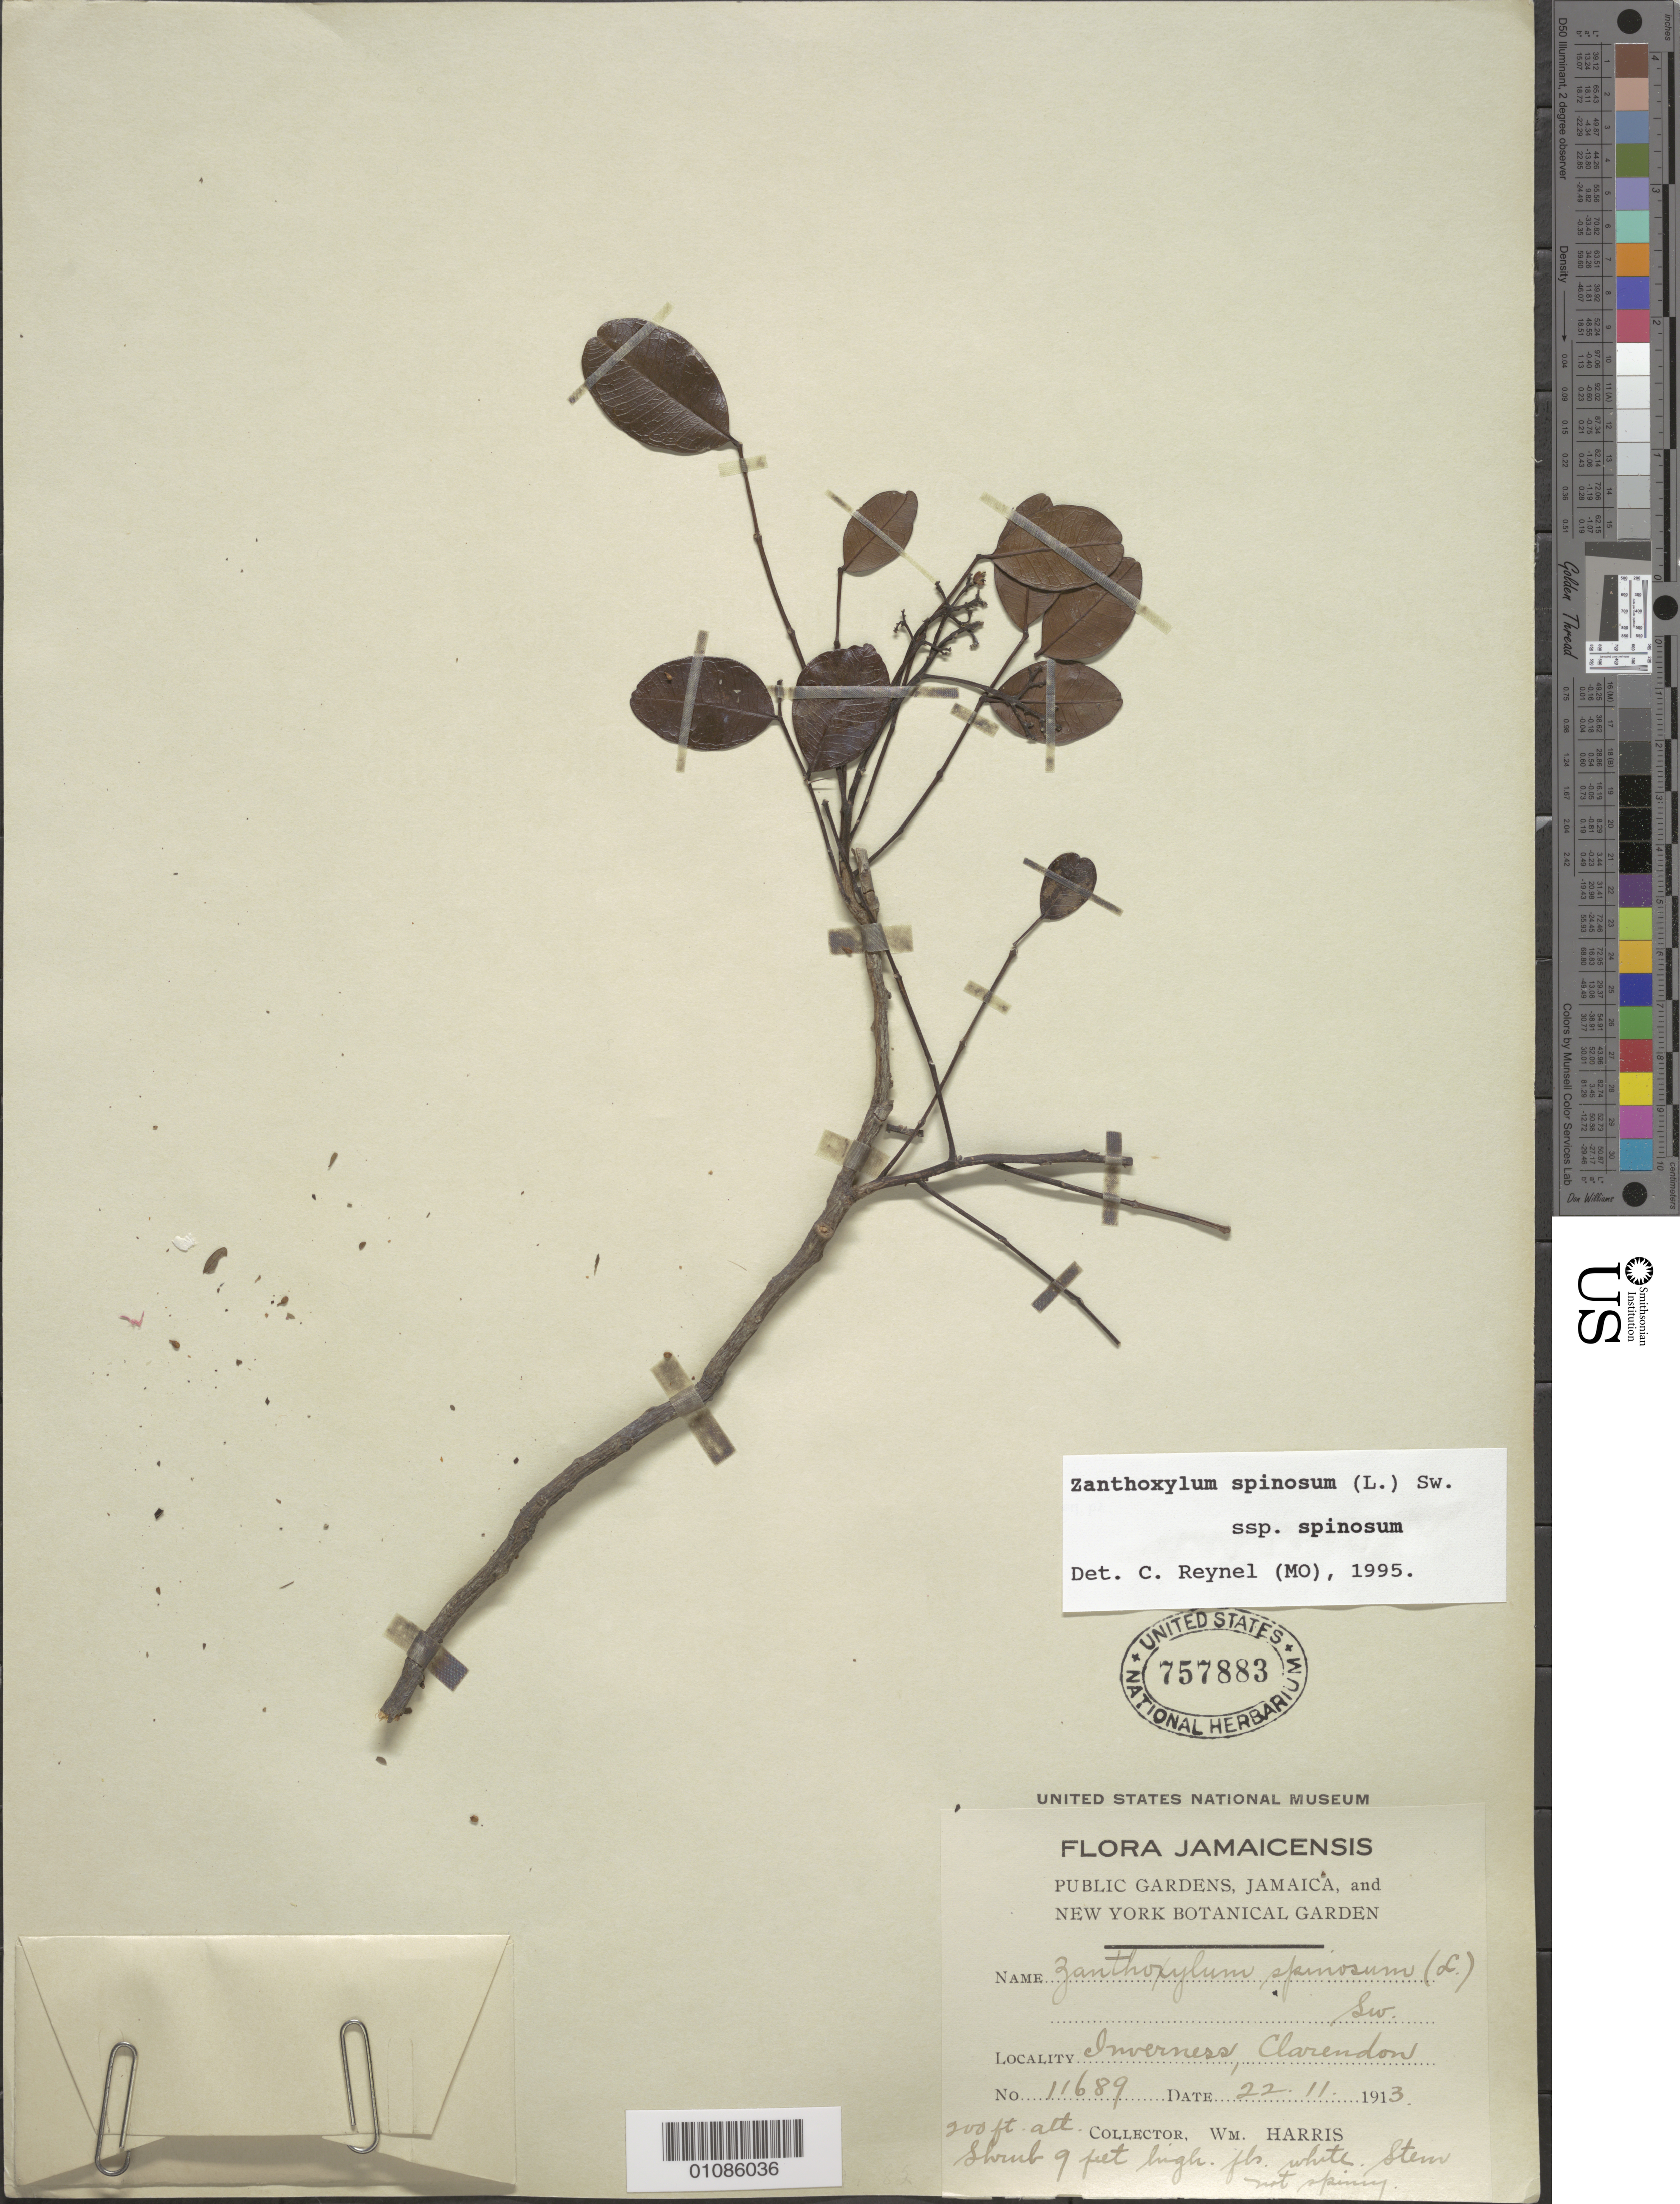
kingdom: Plantae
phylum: Tracheophyta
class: Magnoliopsida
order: Sapindales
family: Rutaceae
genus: Zanthoxylum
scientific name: Zanthoxylum spinosum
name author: (L.) Sw.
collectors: W. Harris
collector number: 11689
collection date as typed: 22 Nov 1913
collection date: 1913-11-22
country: Jamaica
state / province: Clarendon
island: Jamaica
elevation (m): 61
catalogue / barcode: US 757883